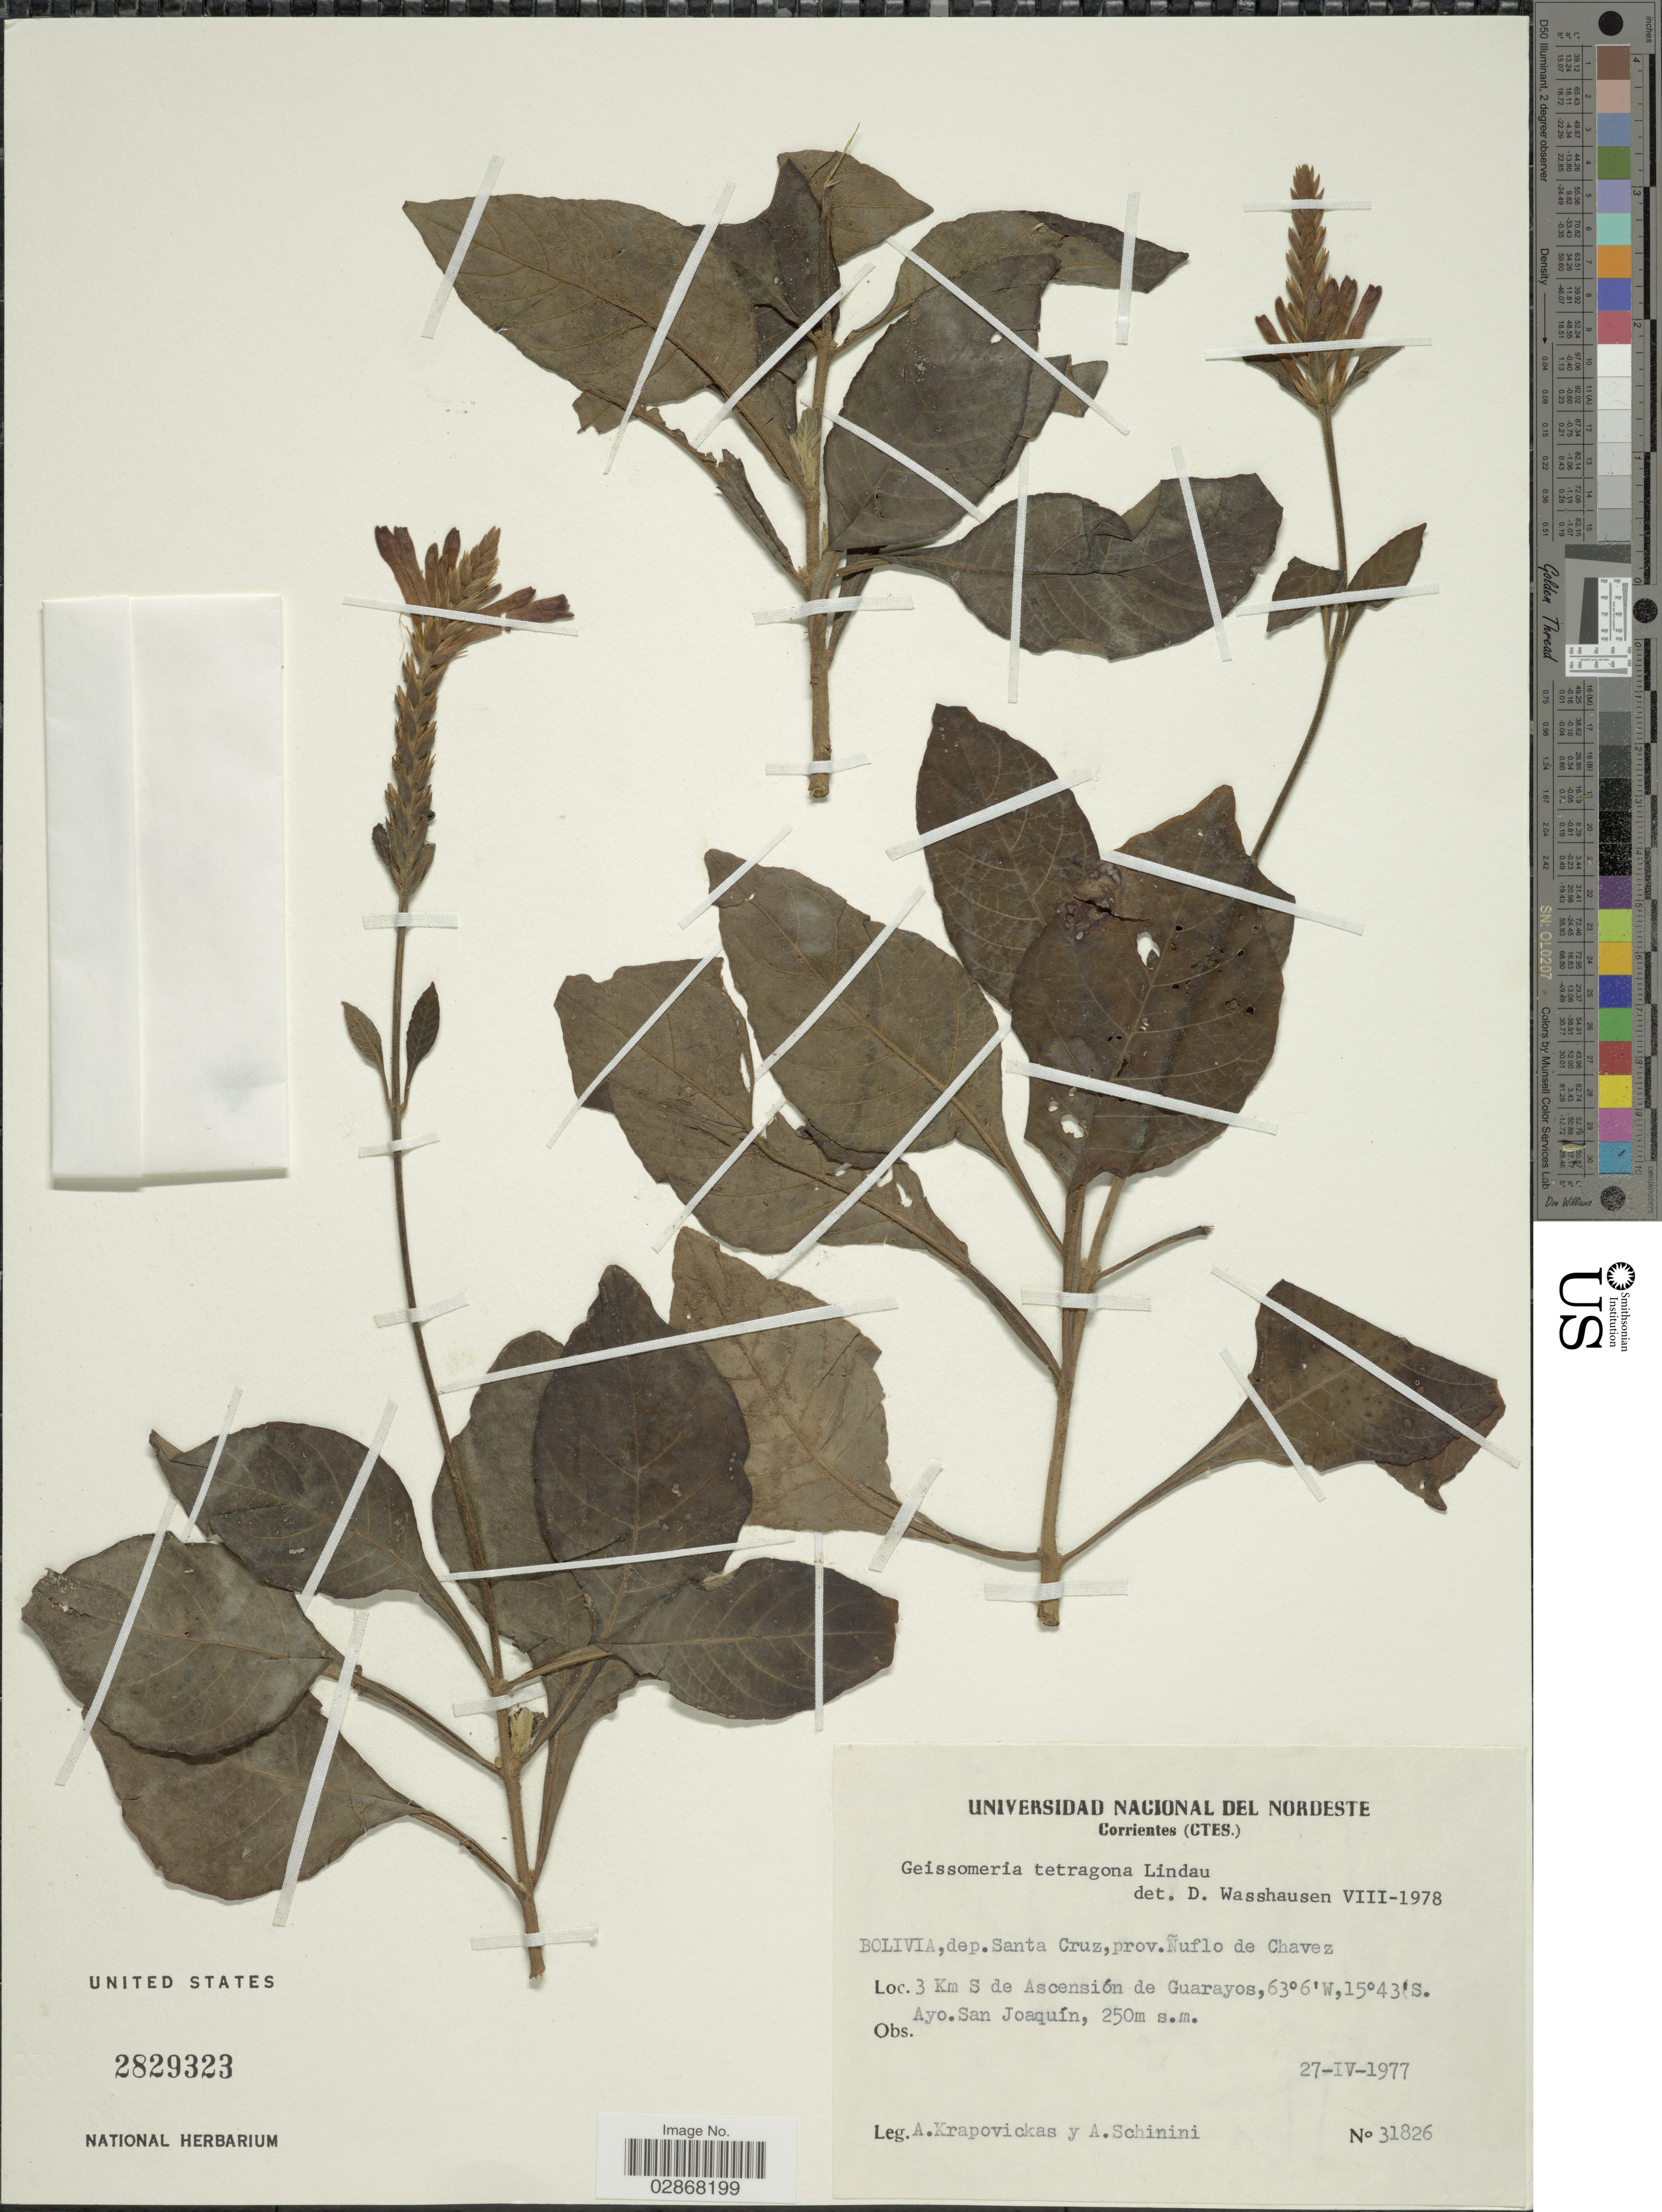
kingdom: Plantae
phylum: Tracheophyta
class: Magnoliopsida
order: Lamiales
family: Acanthaceae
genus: Geissomeria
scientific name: Geissomeria longiflora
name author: Lindl.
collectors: A. Krapovickas & A. Schinini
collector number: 31826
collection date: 1977-04-27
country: Bolivia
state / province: Santa Cruz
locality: Dep. Santa Cruz, prov. Nuflo de Chavez, 3 Km S de Ascensión de Guarayos, Ayo.San Joaquín.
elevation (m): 250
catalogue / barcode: US 2829323